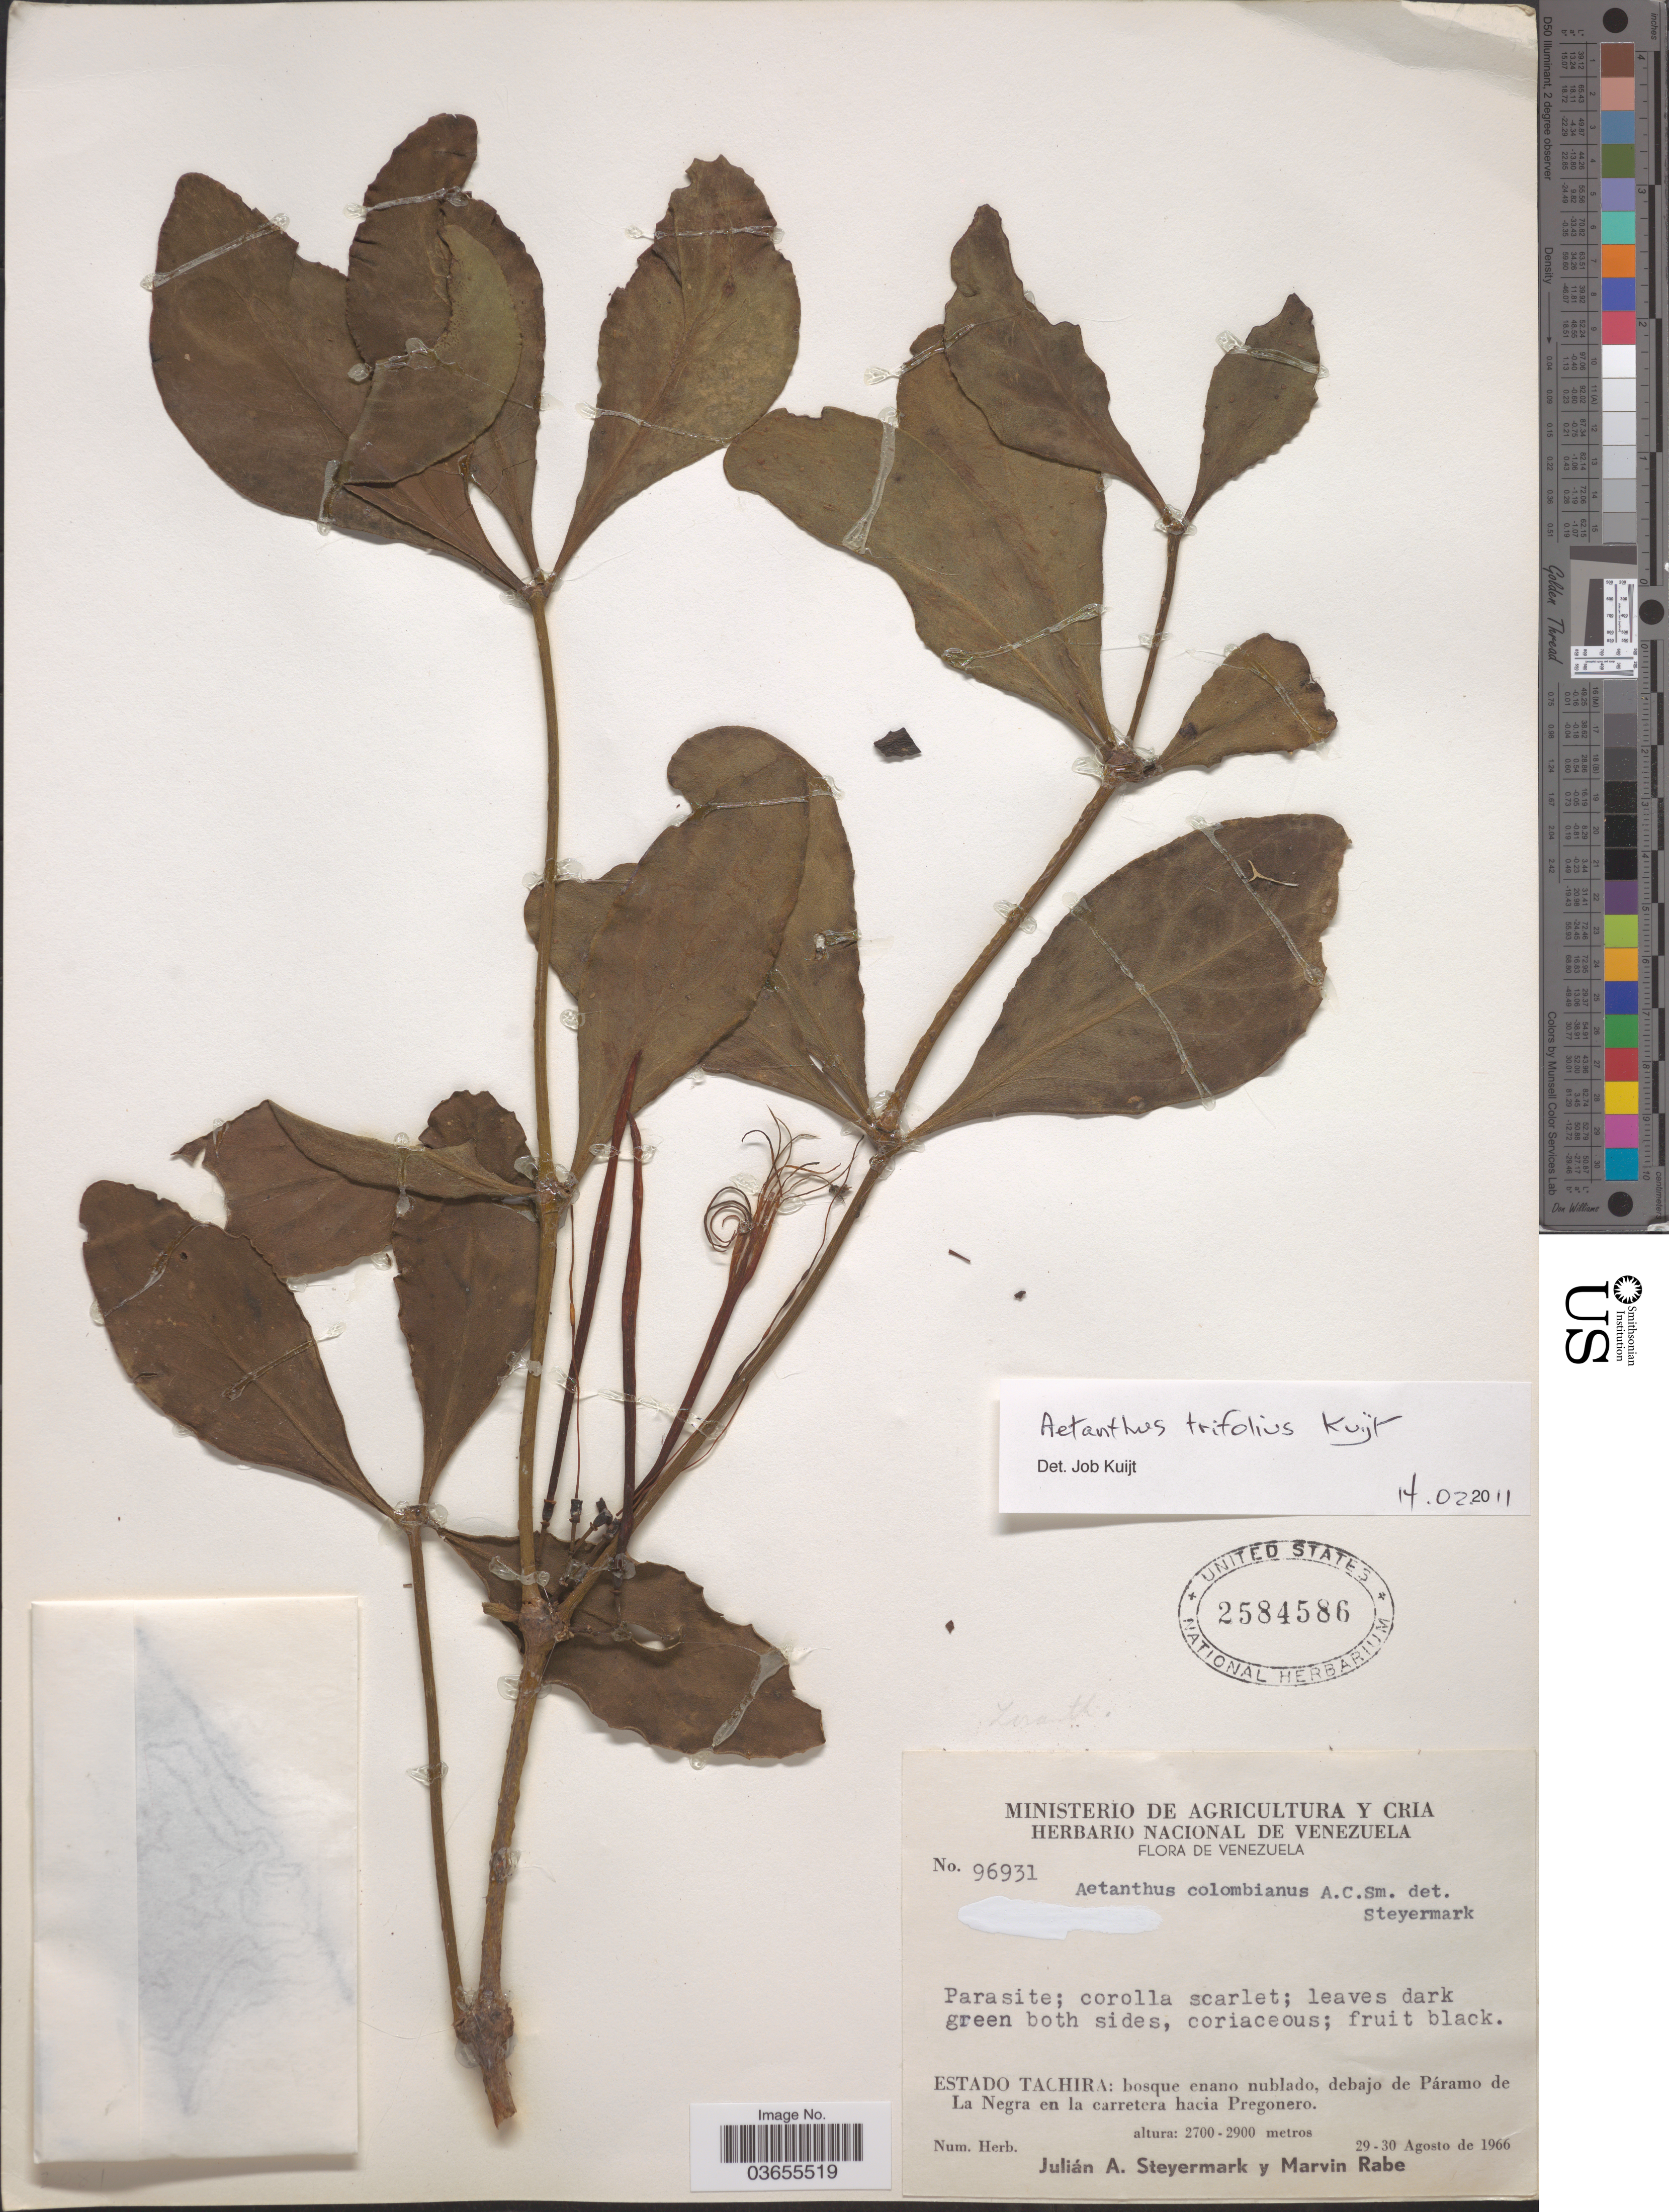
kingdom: Plantae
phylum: Tracheophyta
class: Magnoliopsida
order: Santalales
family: Loranthaceae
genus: Aetanthus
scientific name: Aetanthus trifolius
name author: Kuijt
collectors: J. Steyermark & M. Rabe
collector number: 96931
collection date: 1966-08-29/1966-08-30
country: Venezuela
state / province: Tachira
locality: Bosque enano nublado, debajo de Páramo de La Negra en la carretera hacia Pregonero.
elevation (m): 2700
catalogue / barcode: US 2584586